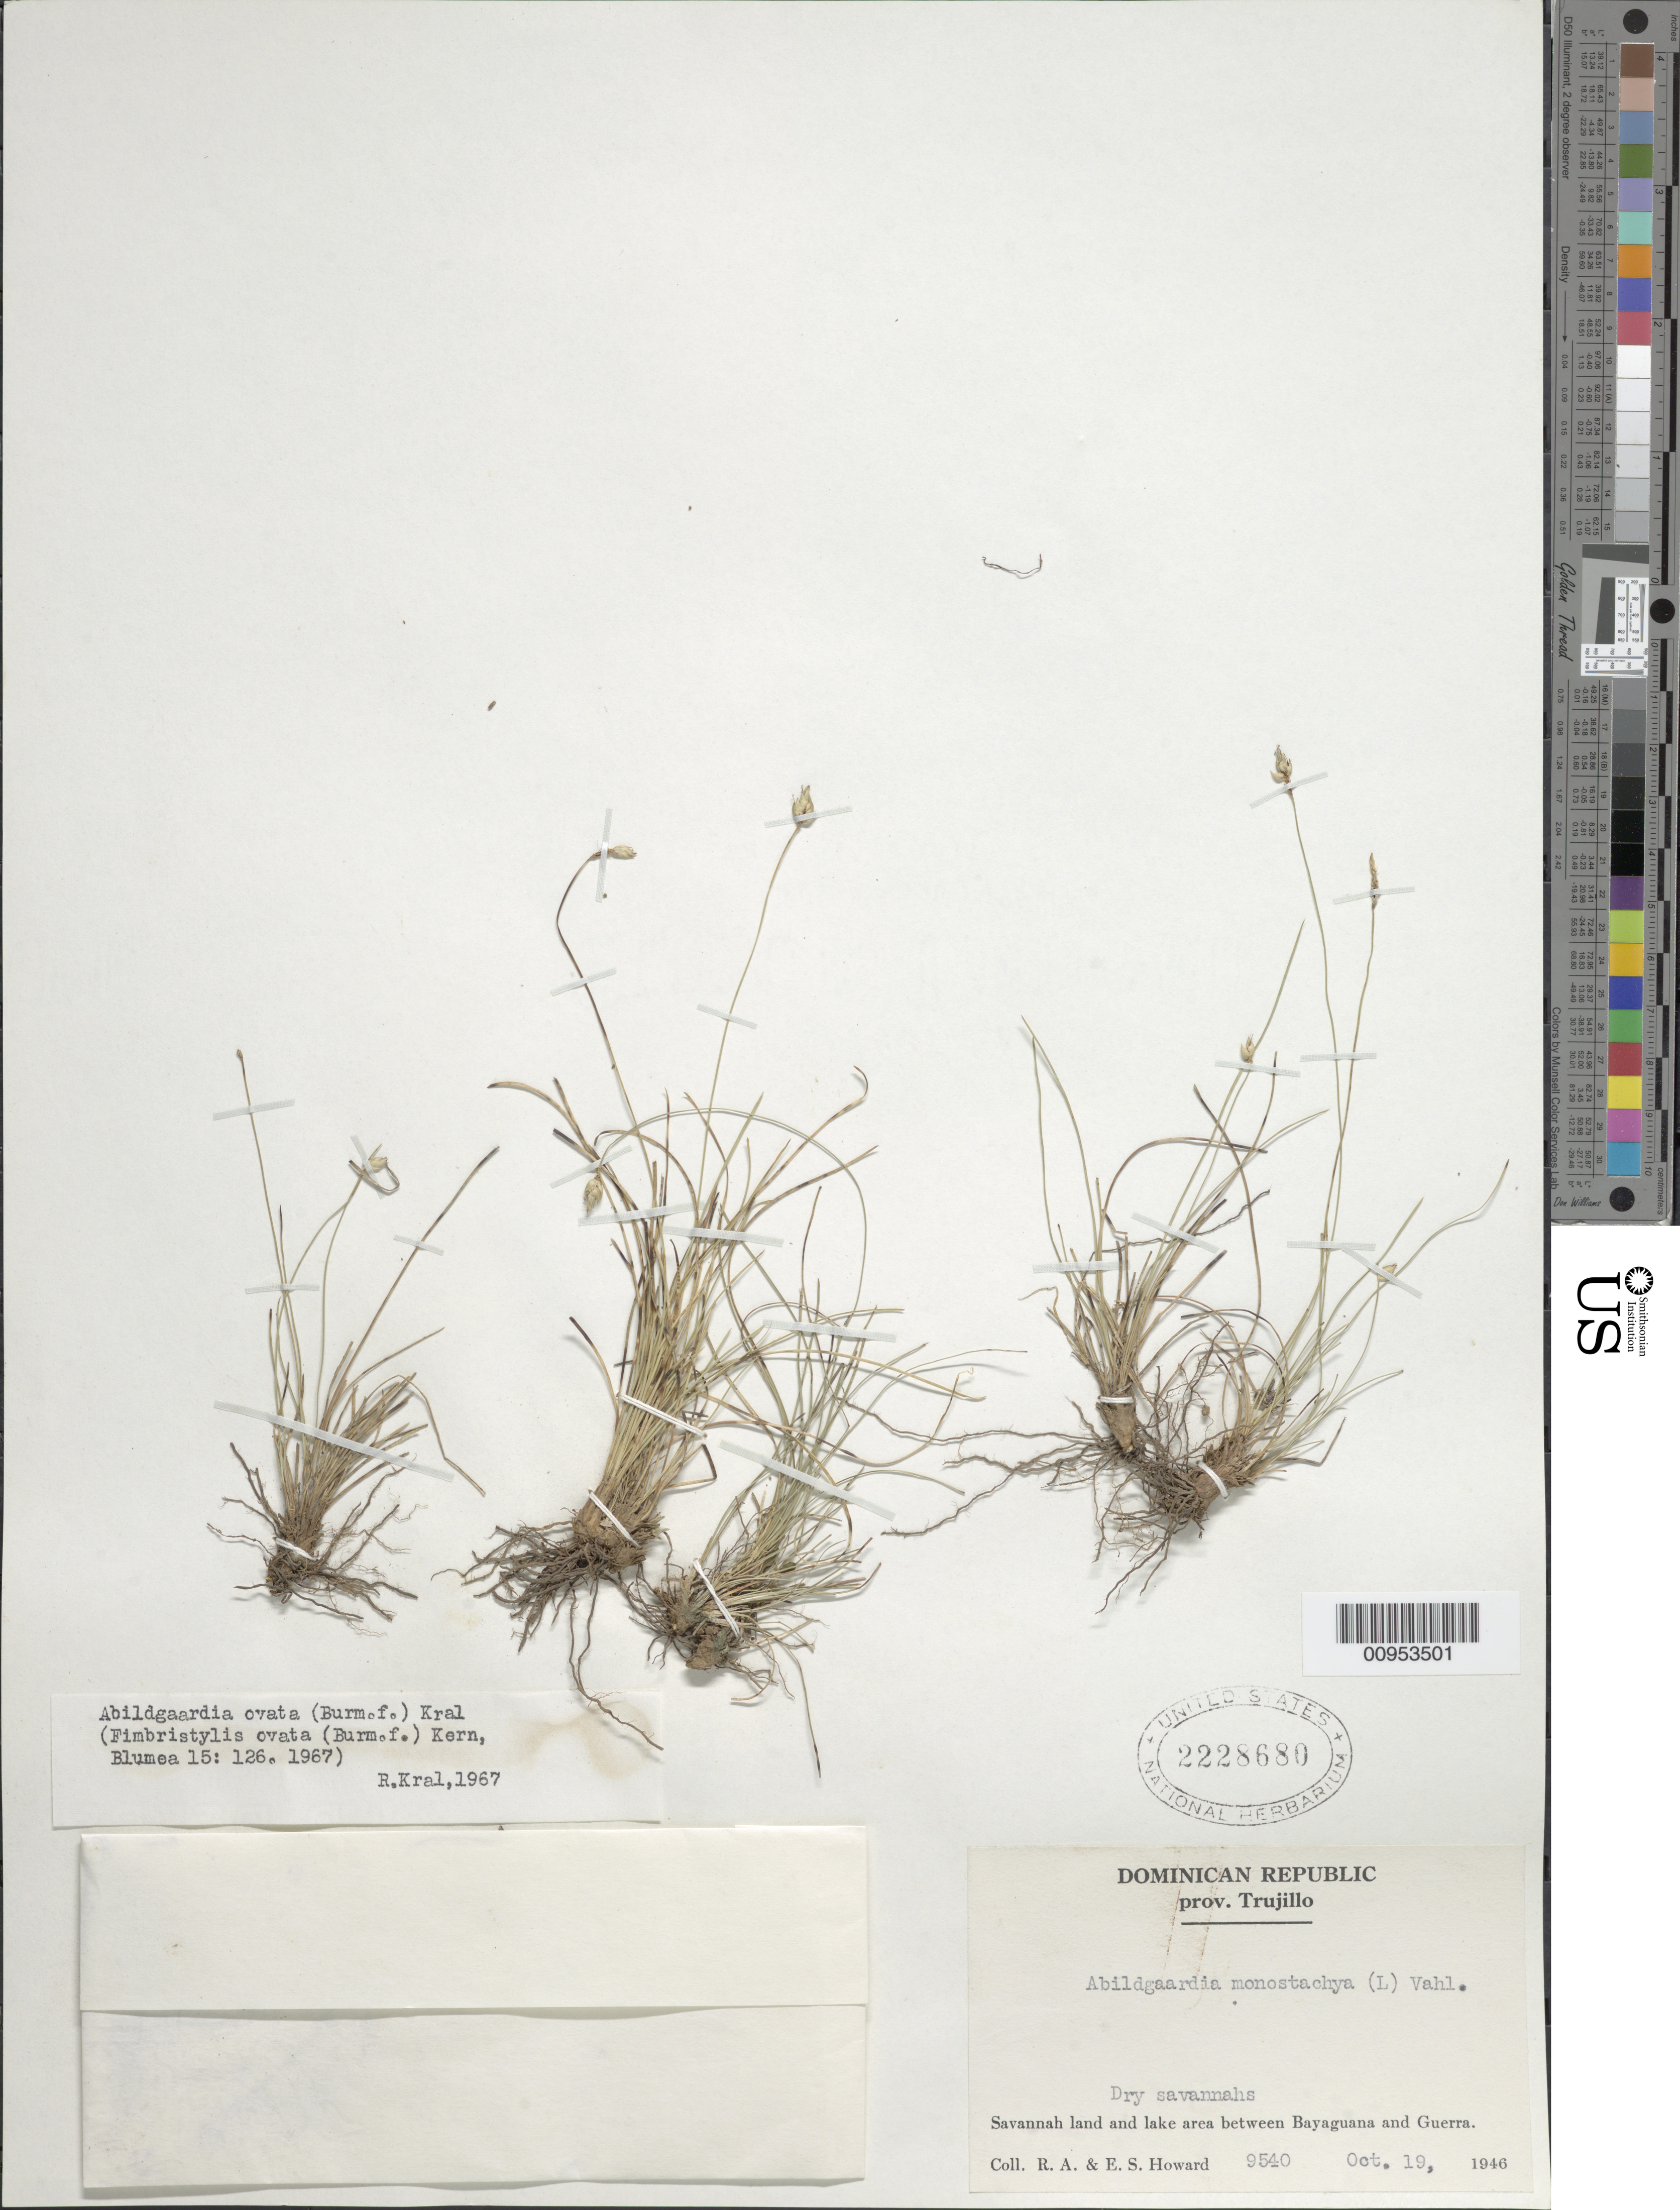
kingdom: Plantae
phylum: Tracheophyta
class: Liliopsida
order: Poales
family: Cyperaceae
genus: Abildgaardia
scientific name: Abildgaardia ovata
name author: (Burm. f.) Kral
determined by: Kral, Robert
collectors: R. A. Howard & E. S. Howard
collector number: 6540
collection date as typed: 19 Oct 1946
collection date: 1946-10-19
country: Dominican Republic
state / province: Santo Domingo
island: Hispaniola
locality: Savannah land and lake area between Bayaguana and Guerra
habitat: Dry savannahs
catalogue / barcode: US 2228680